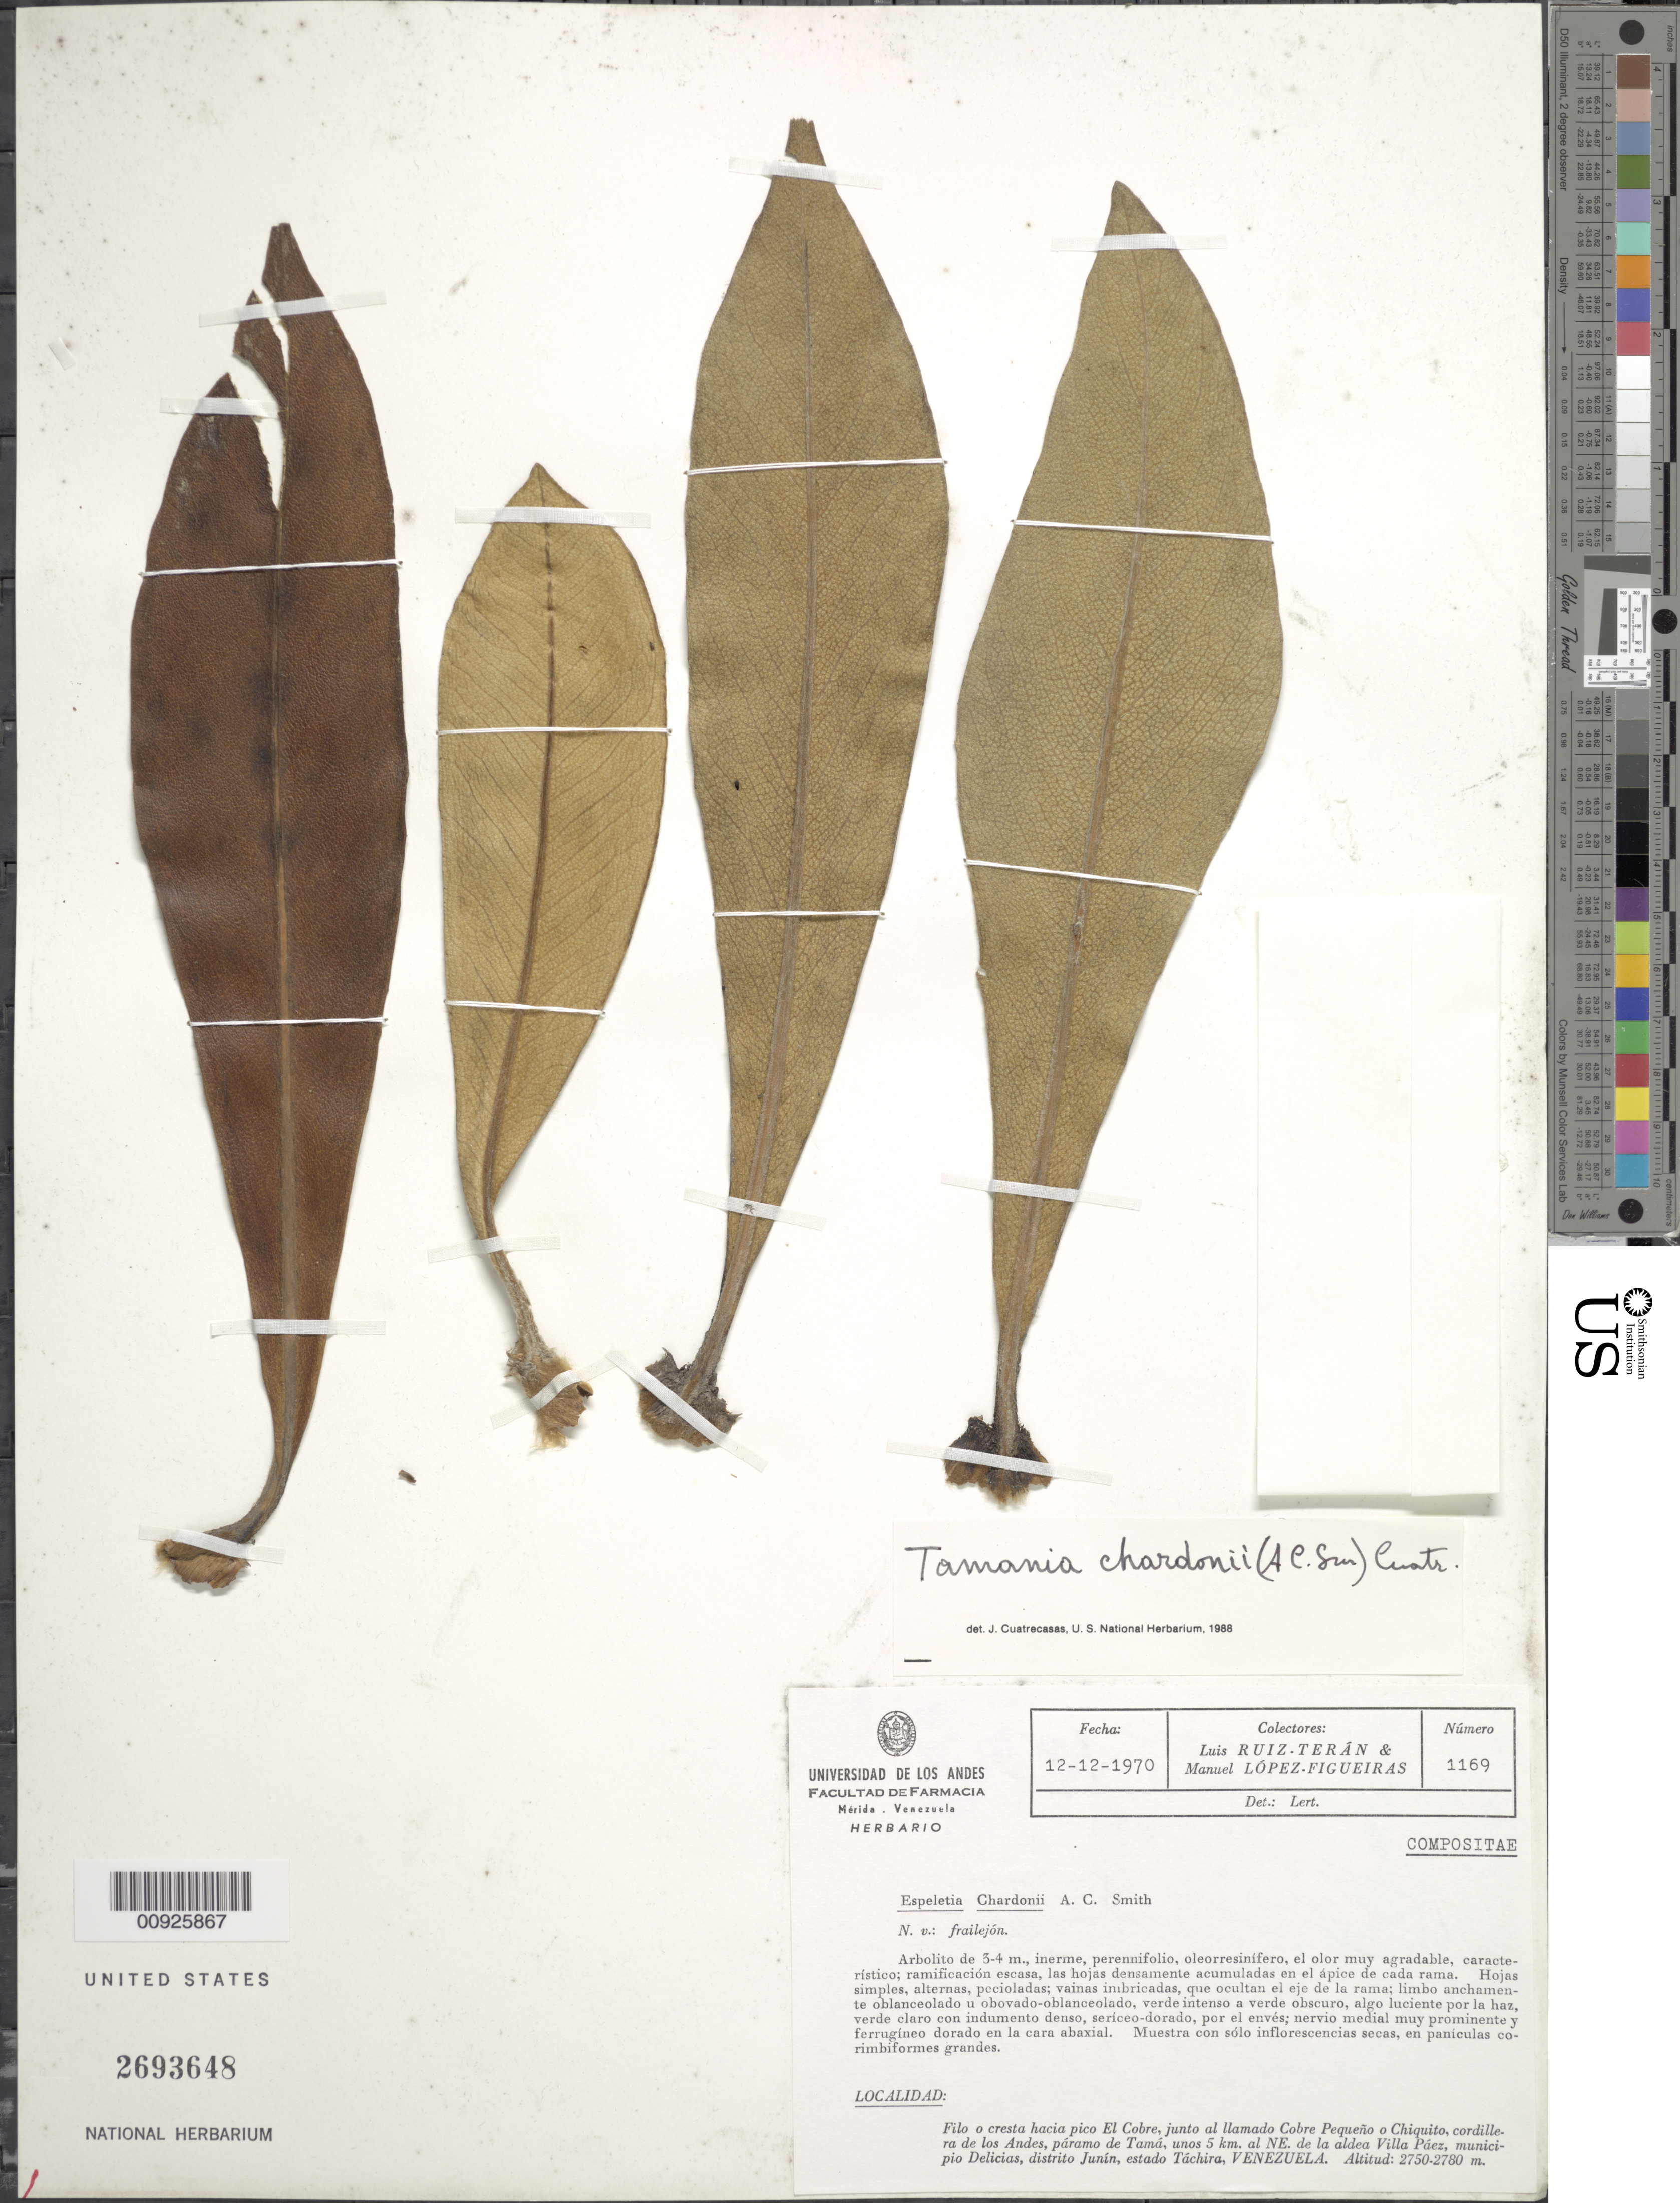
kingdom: Plantae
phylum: Tracheophyta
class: Magnoliopsida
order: Asterales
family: Asteraceae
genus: Tamania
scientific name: Tamania chardonii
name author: (A.C. Sm.) Cuatrec.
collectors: L. E. Ruíz-Terán & M. López Figueiras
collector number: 1169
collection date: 1970-12-12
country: Venezuela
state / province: Táchira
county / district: Junín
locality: P. de Tamá. Filo o cresta hacia pico El Cobre, junto al llamado Cobre Pequeño o Chiquito, Páramo de Tamá, unos 5 km al NE de la aldea de Villa Páez, Municipio Delicias.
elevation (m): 2750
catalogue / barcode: US 2693648